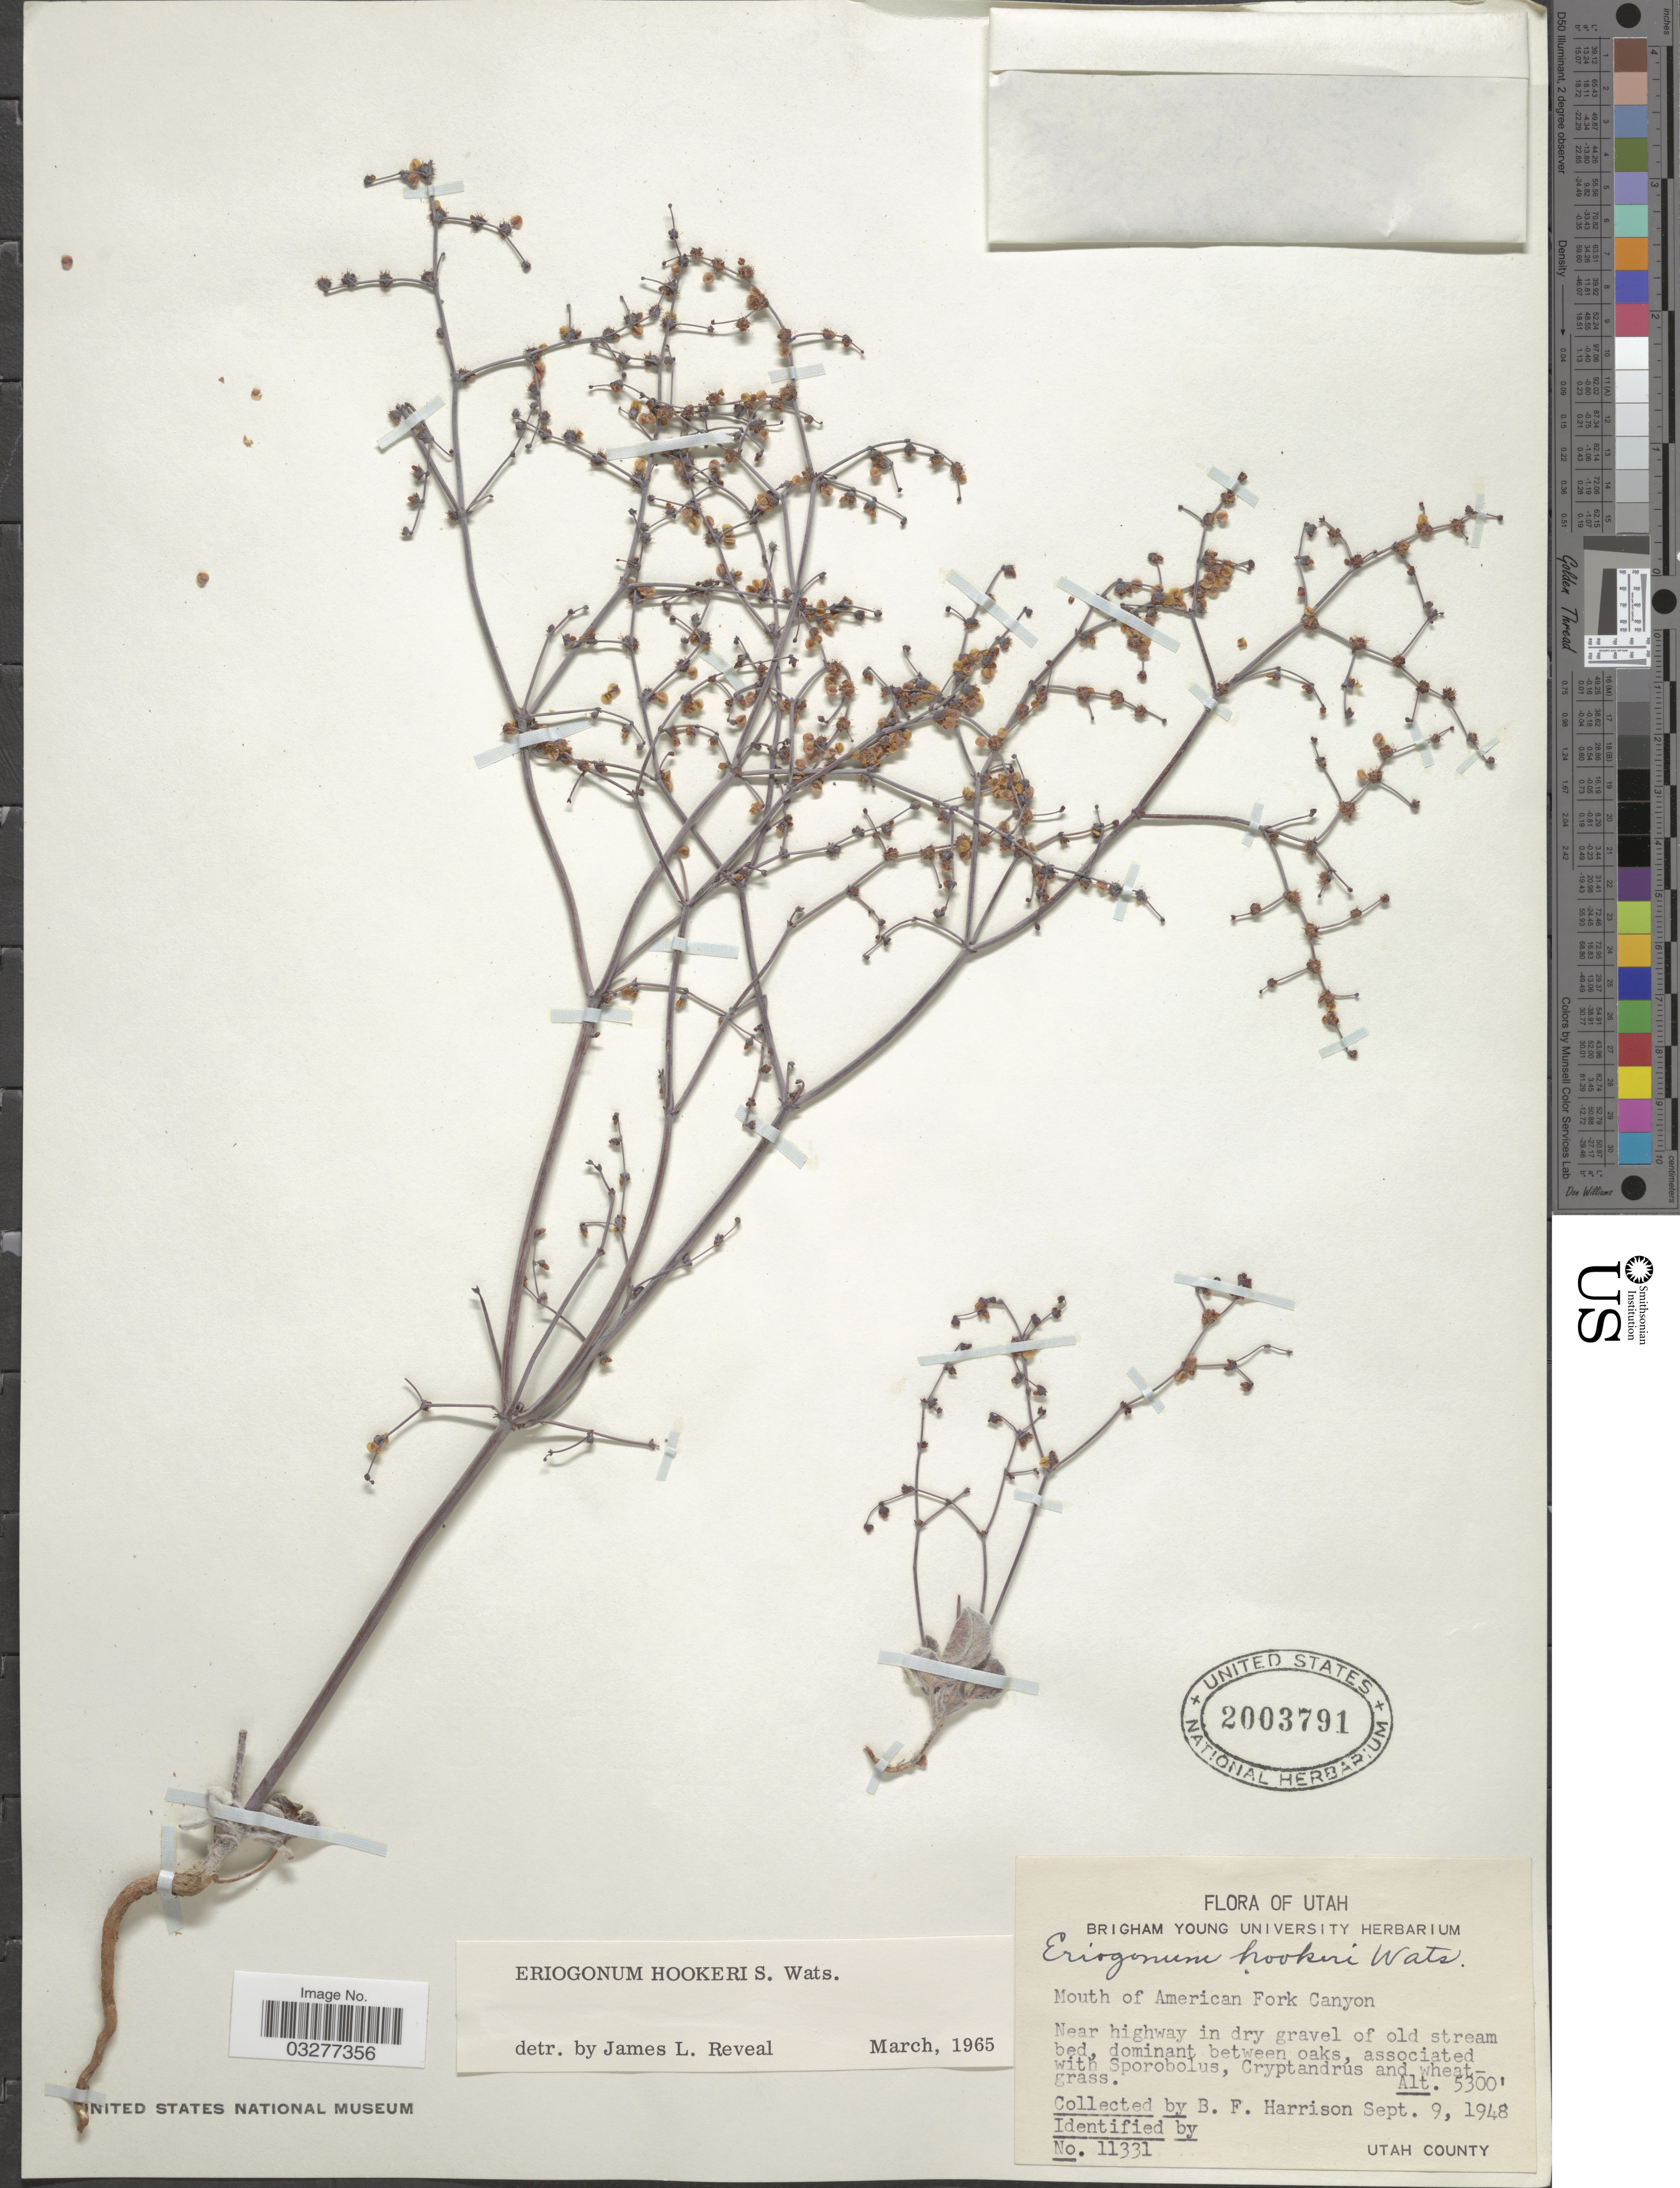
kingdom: Plantae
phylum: Tracheophyta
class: Magnoliopsida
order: Caryophyllales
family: Polygonaceae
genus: Eriogonum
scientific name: Eriogonum hookeri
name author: S. Watson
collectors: B. F. Harrison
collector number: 11331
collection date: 1948-09-09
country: United States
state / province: Utah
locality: Mouth of American Fork Canyon. Utah County.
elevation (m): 1615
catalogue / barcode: US 2003791